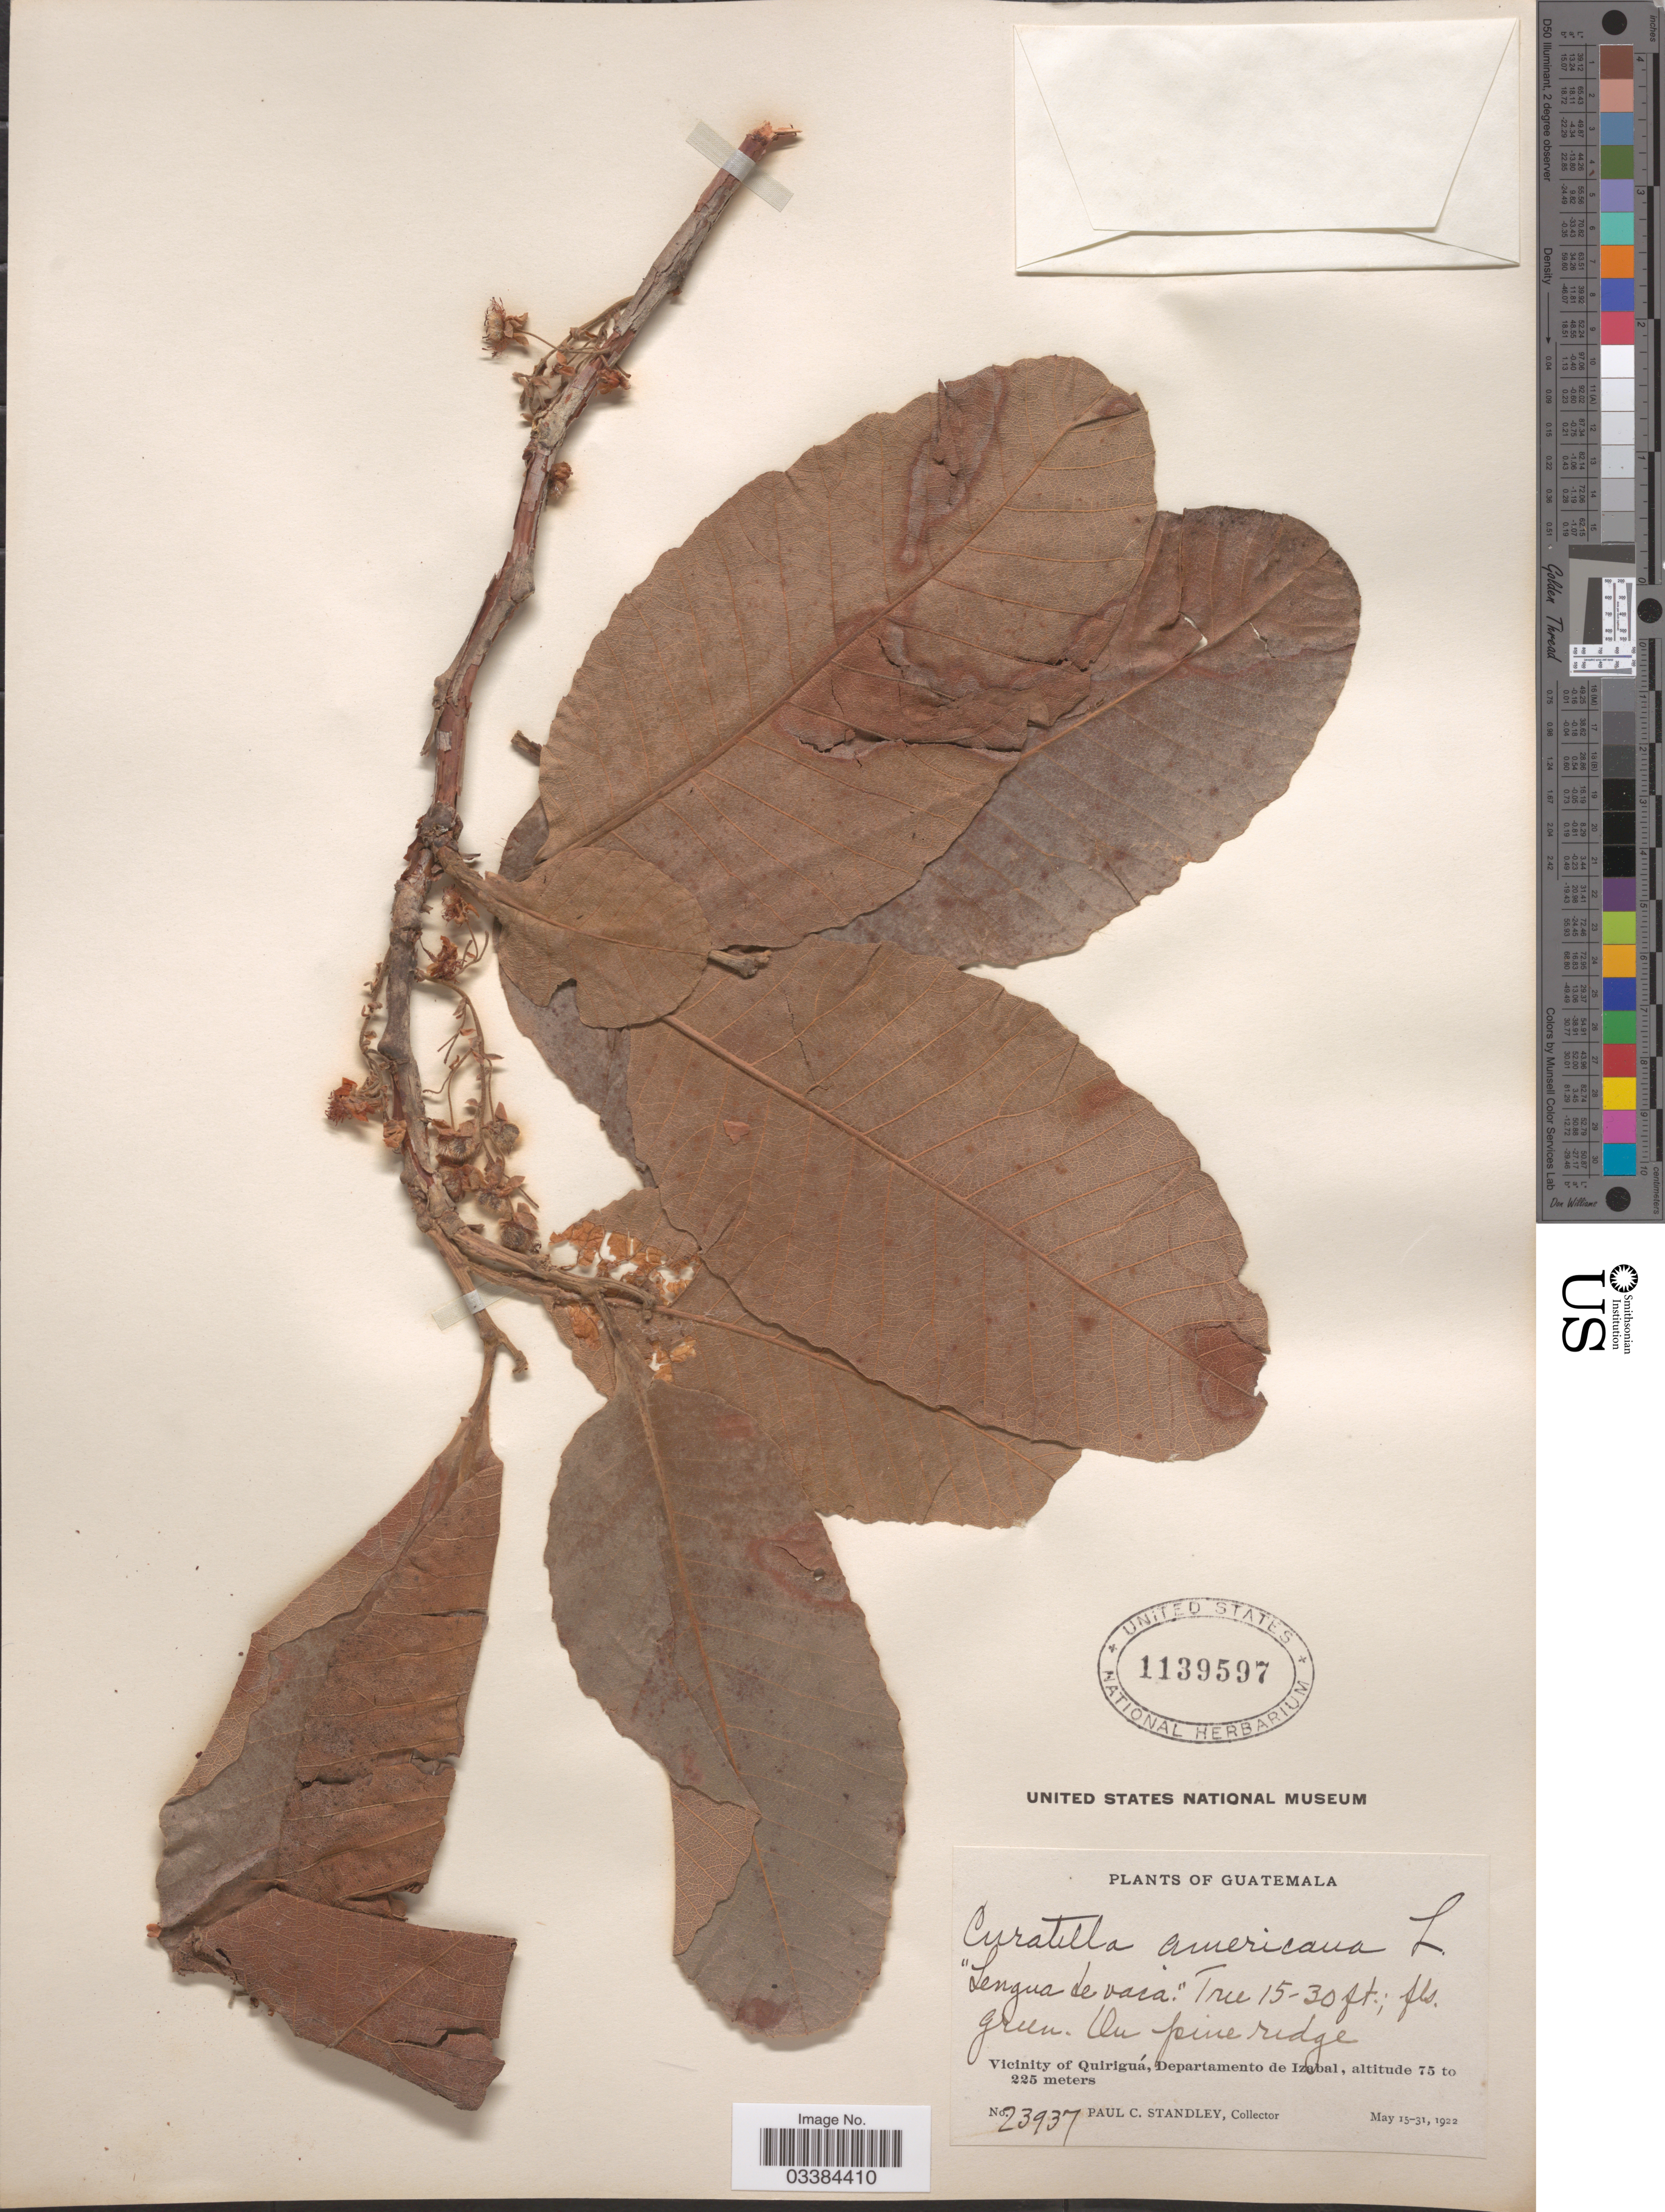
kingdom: Plantae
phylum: Tracheophyta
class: Magnoliopsida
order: Dilleniales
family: Dilleniaceae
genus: Curatella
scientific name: Curatella americana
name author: L.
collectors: P. C. Standley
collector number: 23937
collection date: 1922-05-15/1922-05-31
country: Guatemala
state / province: Izabal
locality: Vicinity of Quiriguá, Departamento de Izabal.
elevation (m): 75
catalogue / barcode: US 1139597